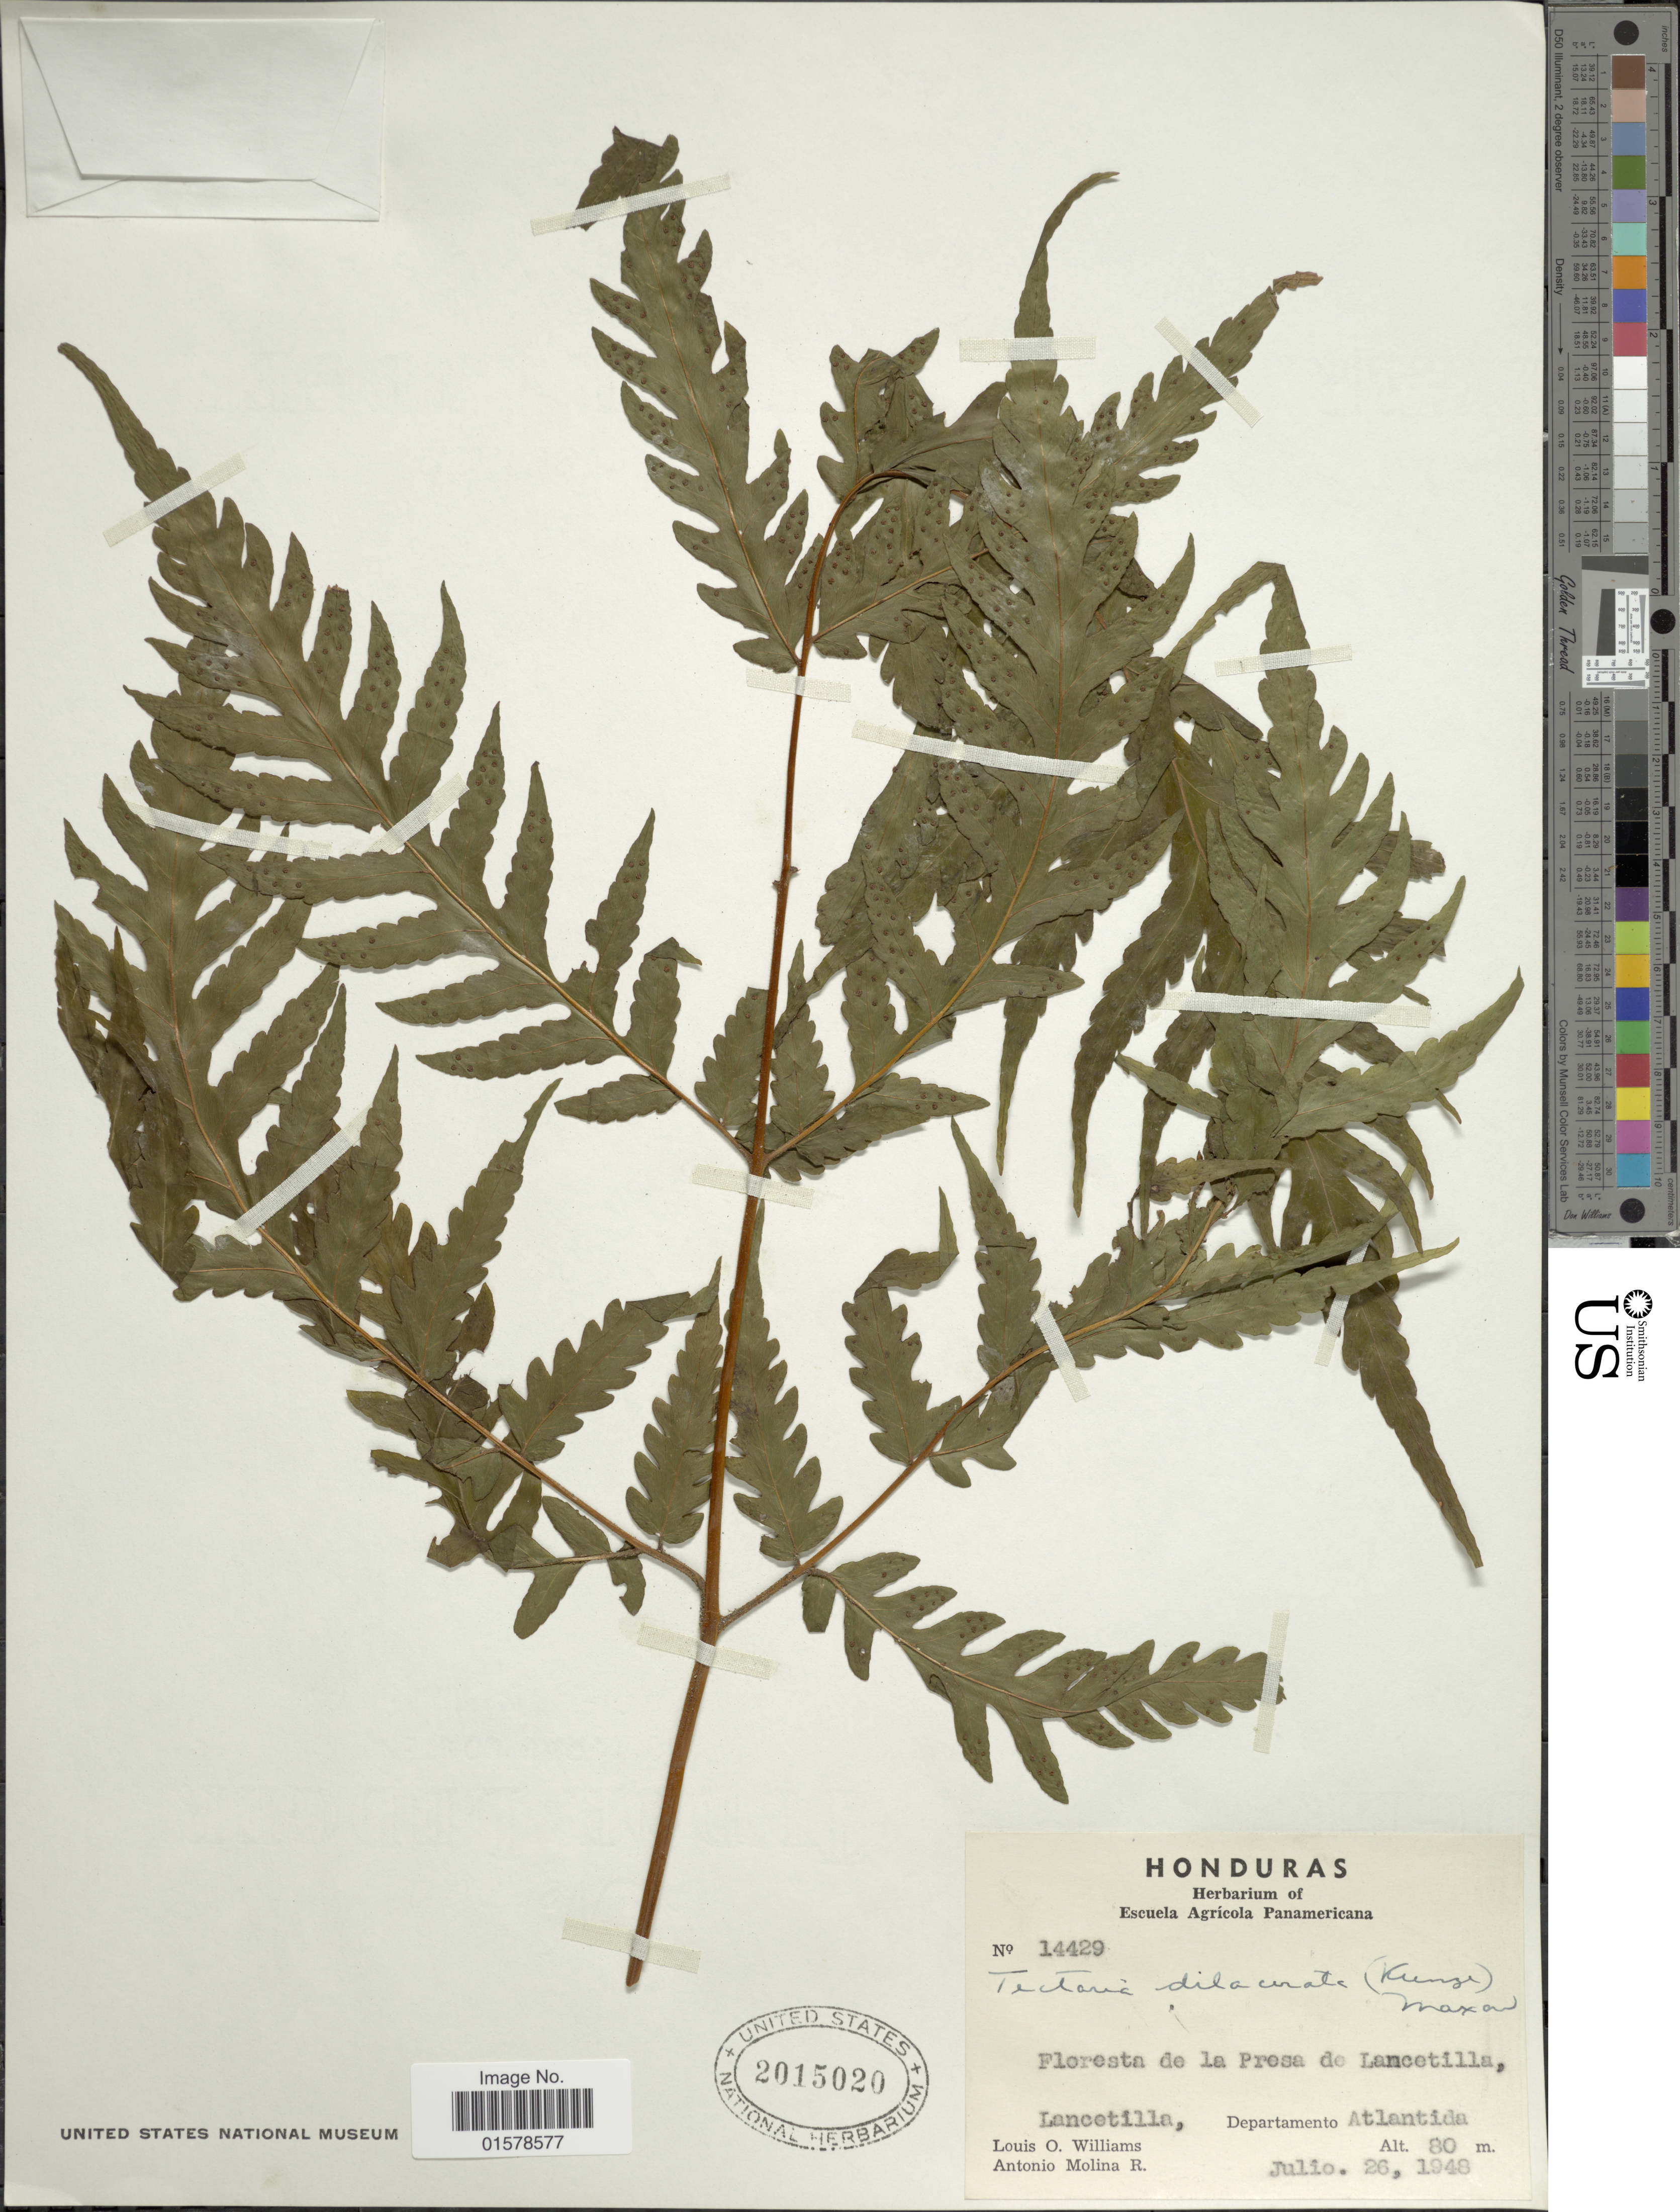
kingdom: Plantae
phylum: Tracheophyta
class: Polypodiopsida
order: Polypodiales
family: Tectariaceae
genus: Tectaria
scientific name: Tectaria mexicana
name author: (Fée) C.V. Morton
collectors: L. O. Williams & A. Molina R.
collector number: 14429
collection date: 1948-07-26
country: Honduras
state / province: Atlántida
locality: Floresta de la Presa d Lancetilla. Departamento Atlantida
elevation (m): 80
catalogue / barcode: US 2015020